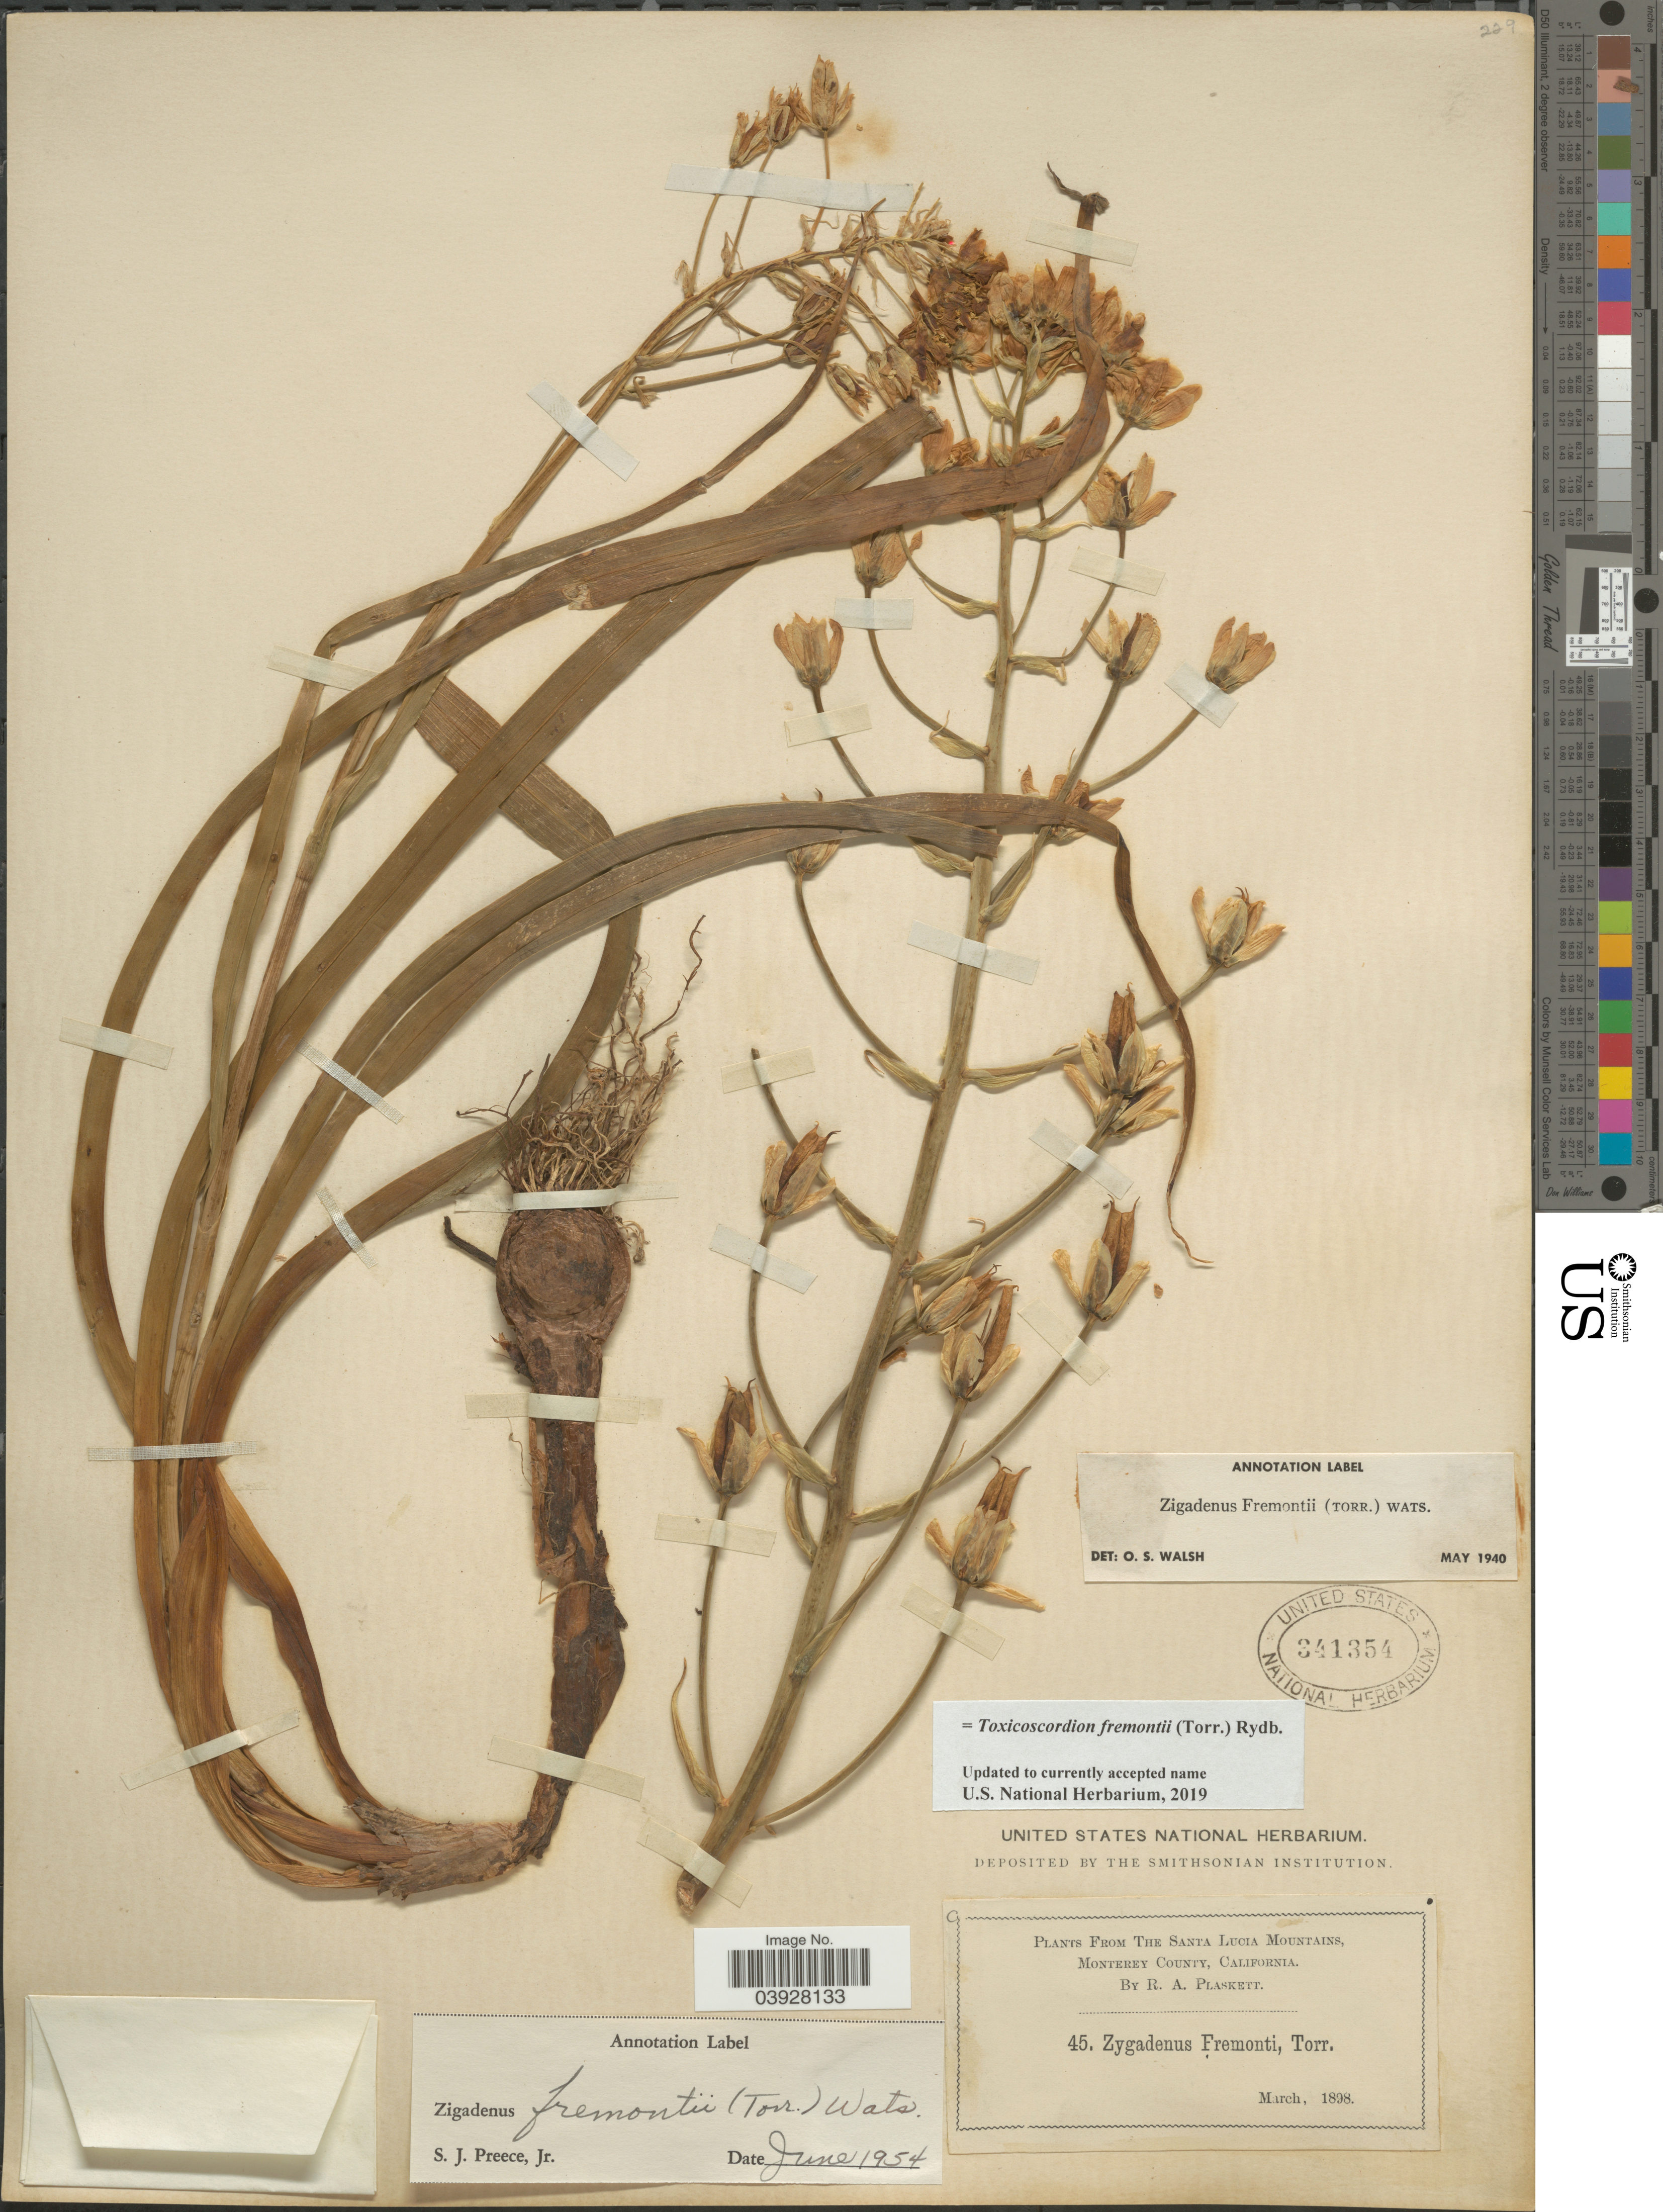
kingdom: Plantae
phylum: Tracheophyta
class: Liliopsida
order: Liliales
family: Melanthiaceae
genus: Toxicoscordion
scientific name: Toxicoscordion fremontii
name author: (Torr.) Rydb.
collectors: R. Plaskett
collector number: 45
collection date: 1898-03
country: United States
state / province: California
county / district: Monterey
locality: The Santa Lucia Mountains. Monterey County.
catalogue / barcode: US 341354